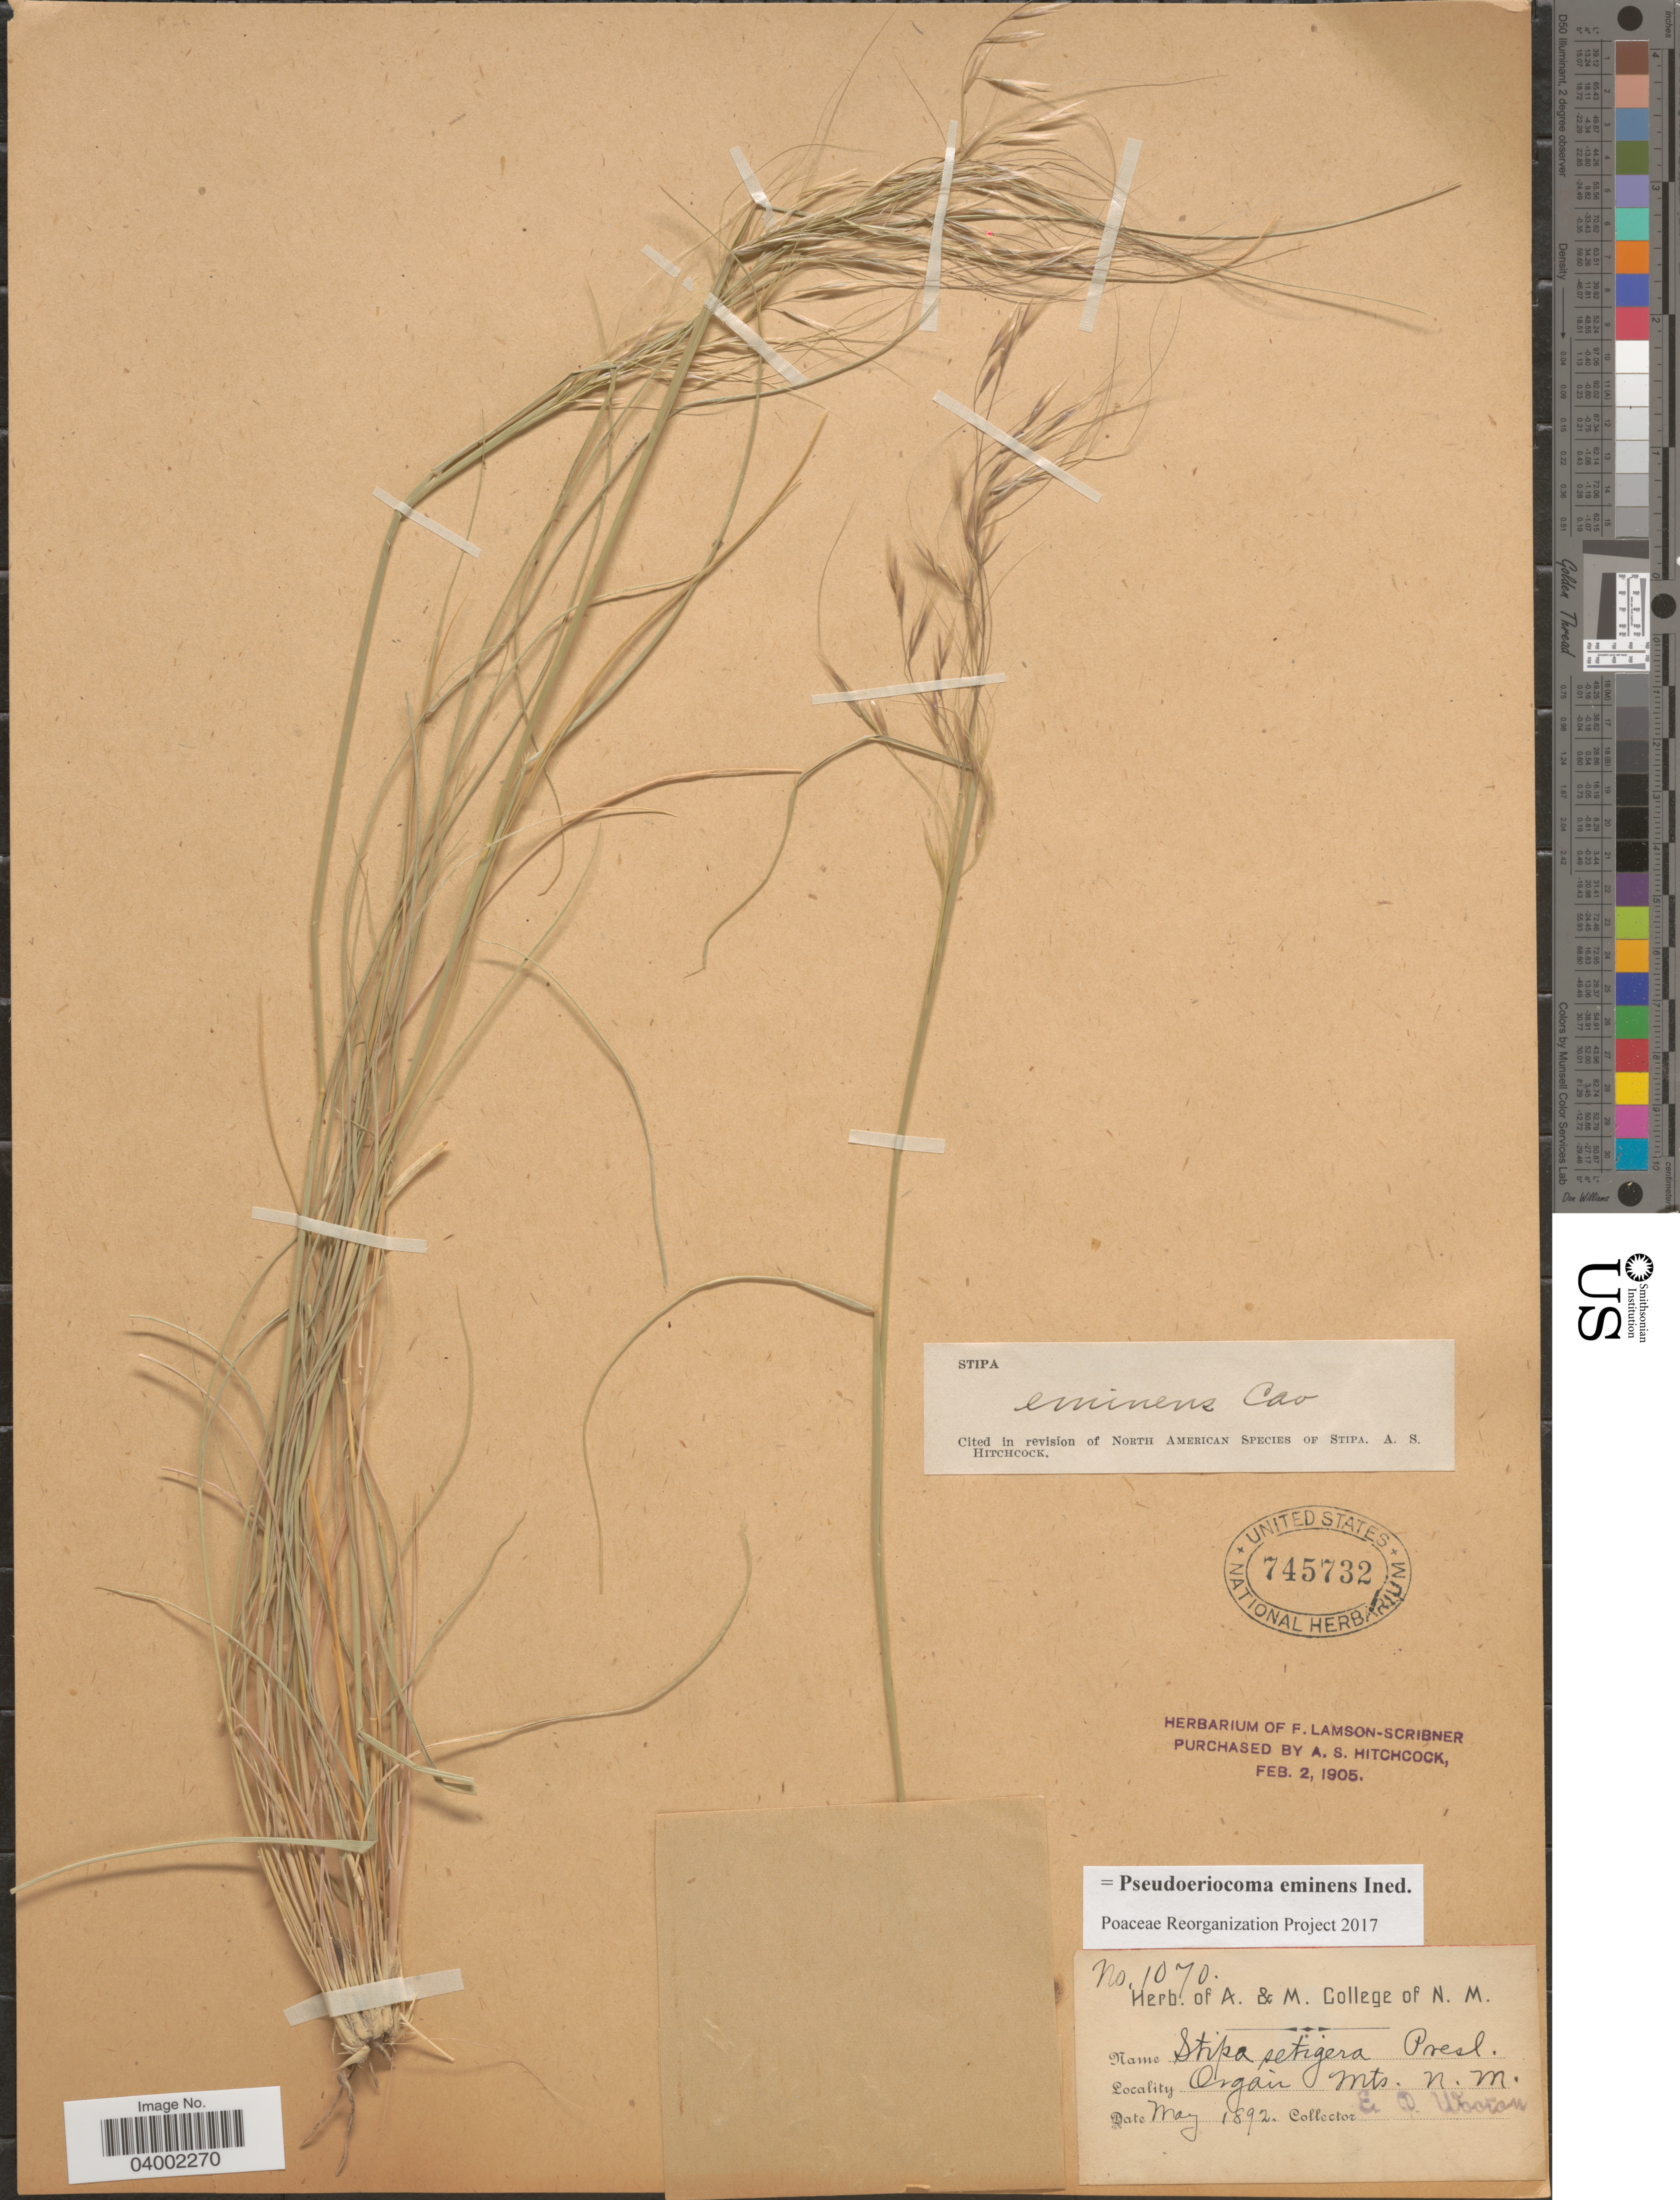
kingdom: Plantae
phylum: Tracheophyta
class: Liliopsida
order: Poales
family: Poaceae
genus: Pseudoeriocoma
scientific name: Pseudoeriocoma eminens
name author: (Cav.) Romasch.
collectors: E. O. Wooton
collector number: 1070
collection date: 1892-05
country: United States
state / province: New Mexico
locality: Organ Mts.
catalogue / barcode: US 745732